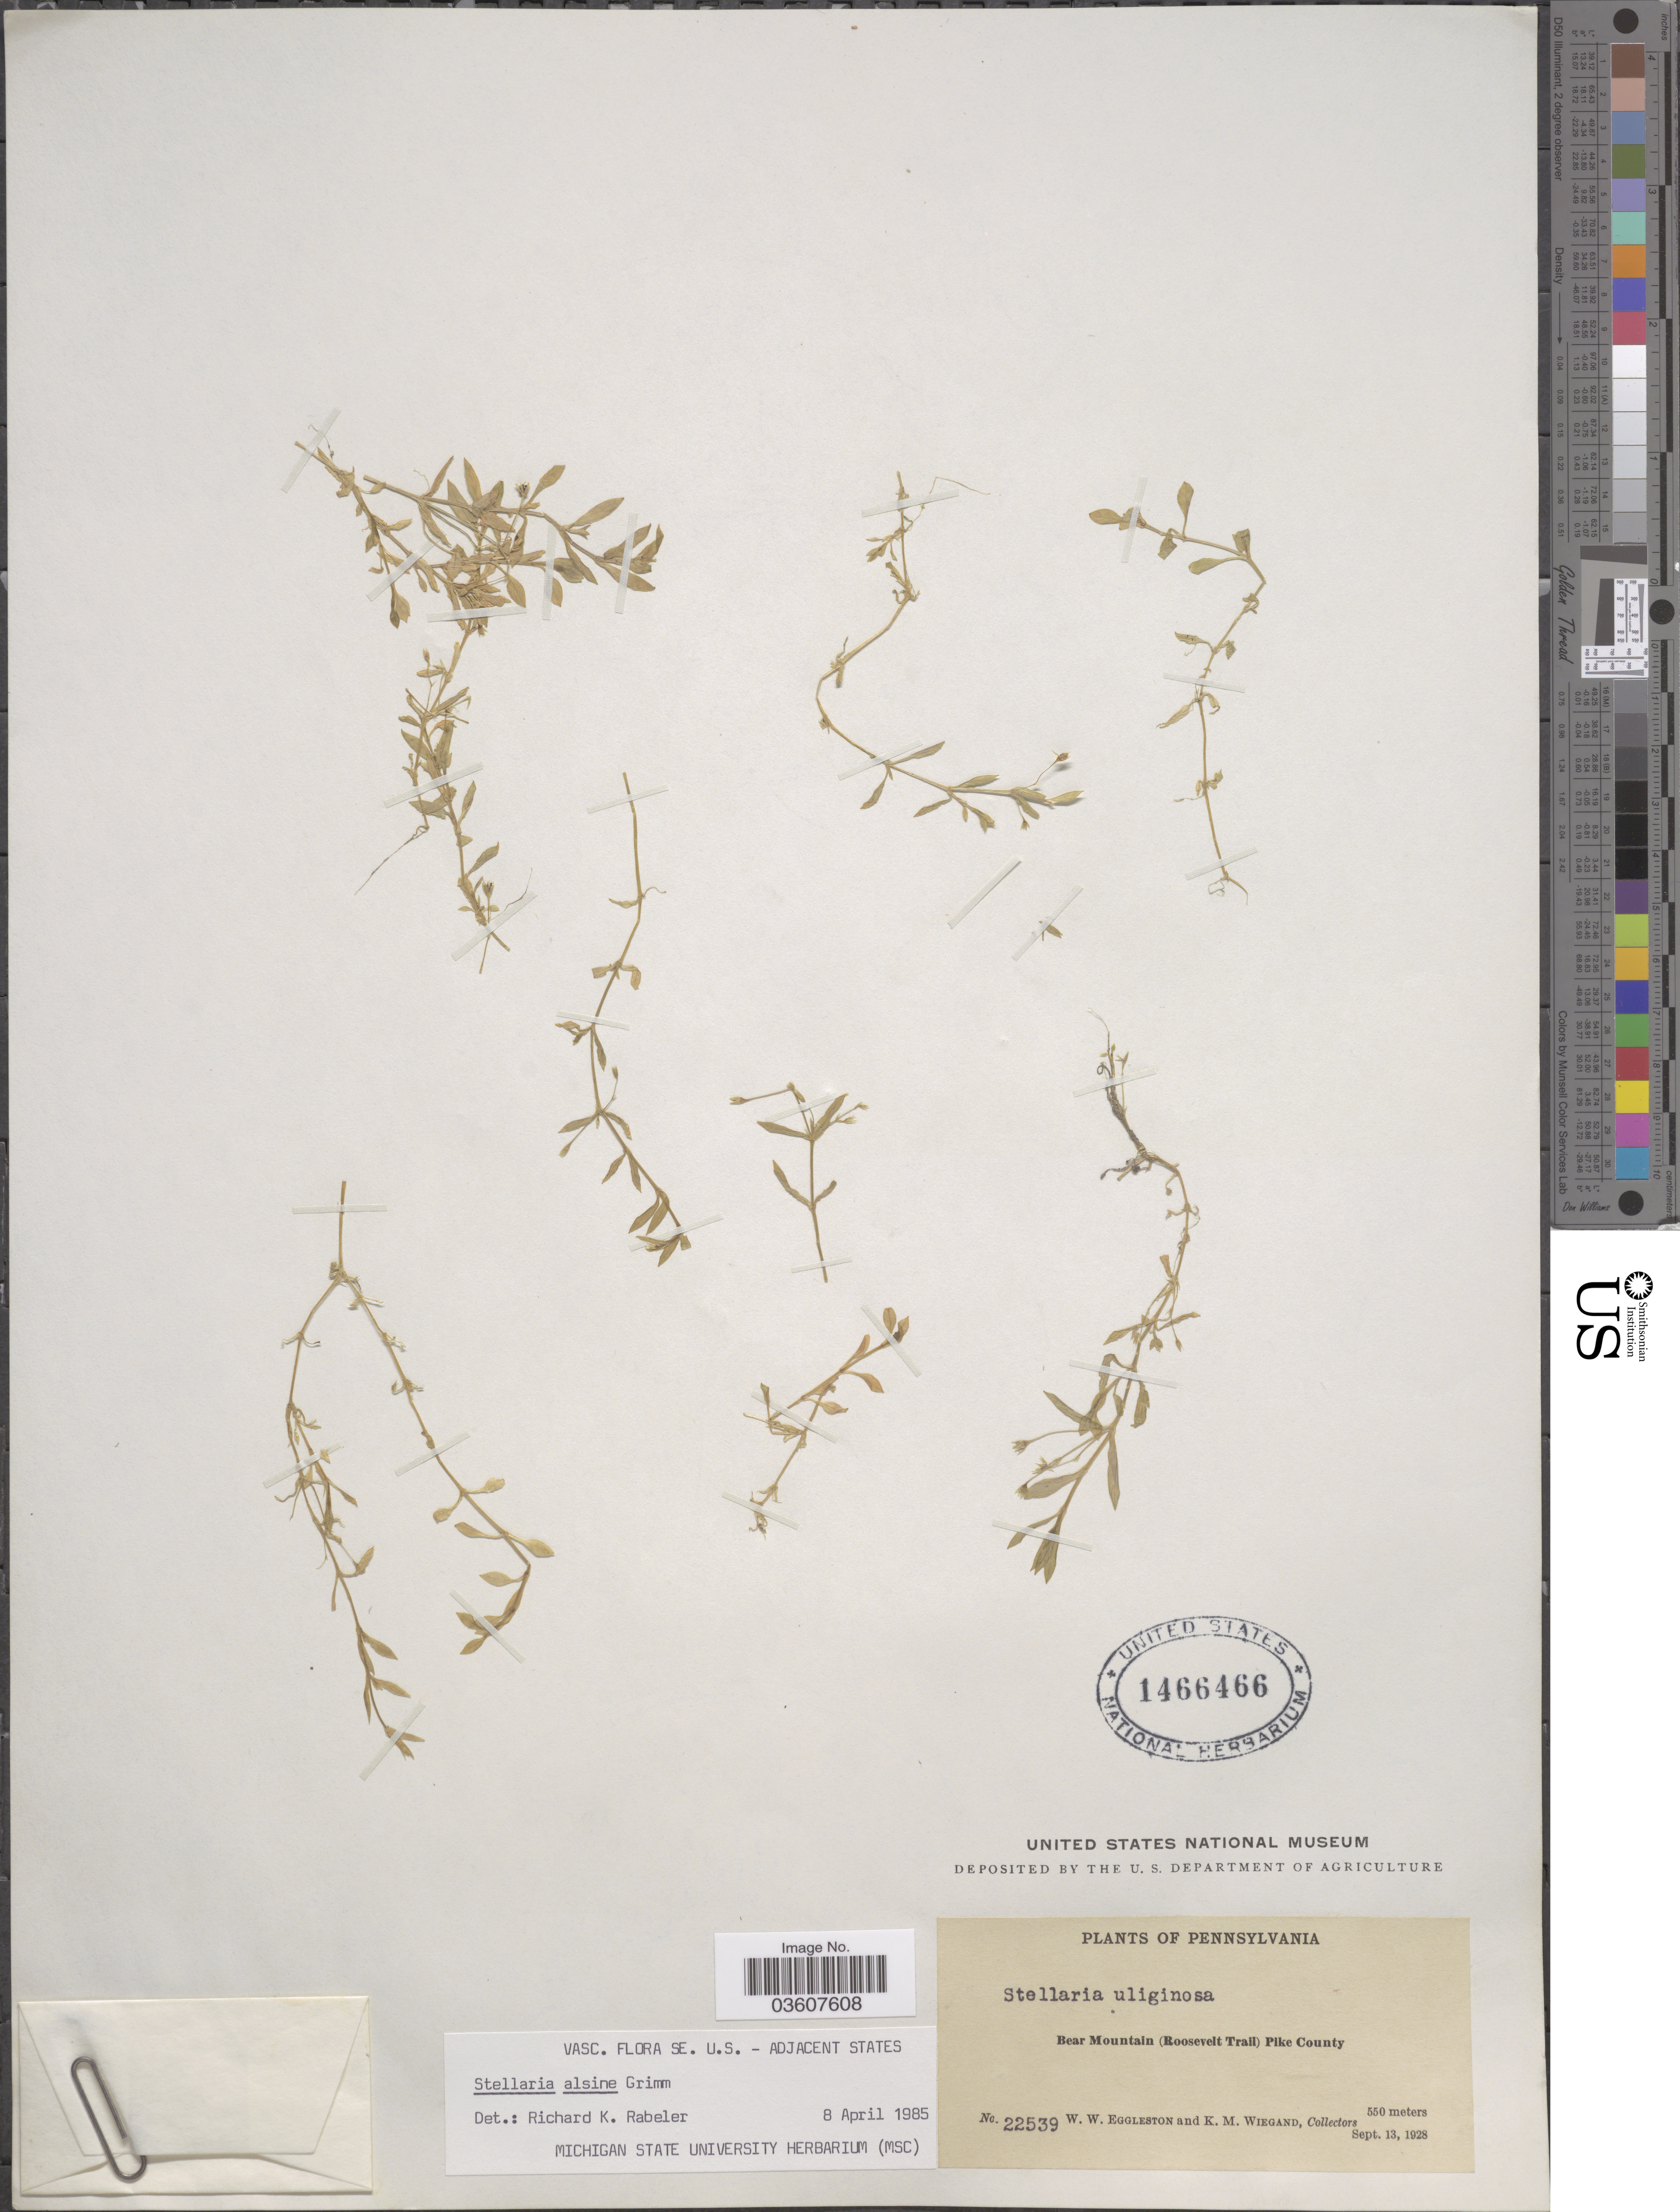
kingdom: Plantae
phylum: Tracheophyta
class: Magnoliopsida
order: Caryophyllales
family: Caryophyllaceae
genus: Stellaria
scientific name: Stellaria alsine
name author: Grimm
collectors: W. W. Eggleston & K. M. Wiegand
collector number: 22539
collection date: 1928-09-13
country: United States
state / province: Pennsylvania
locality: Bear Mountain (Roosevelt Trail) Pike County.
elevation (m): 550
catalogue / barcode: US 1466466